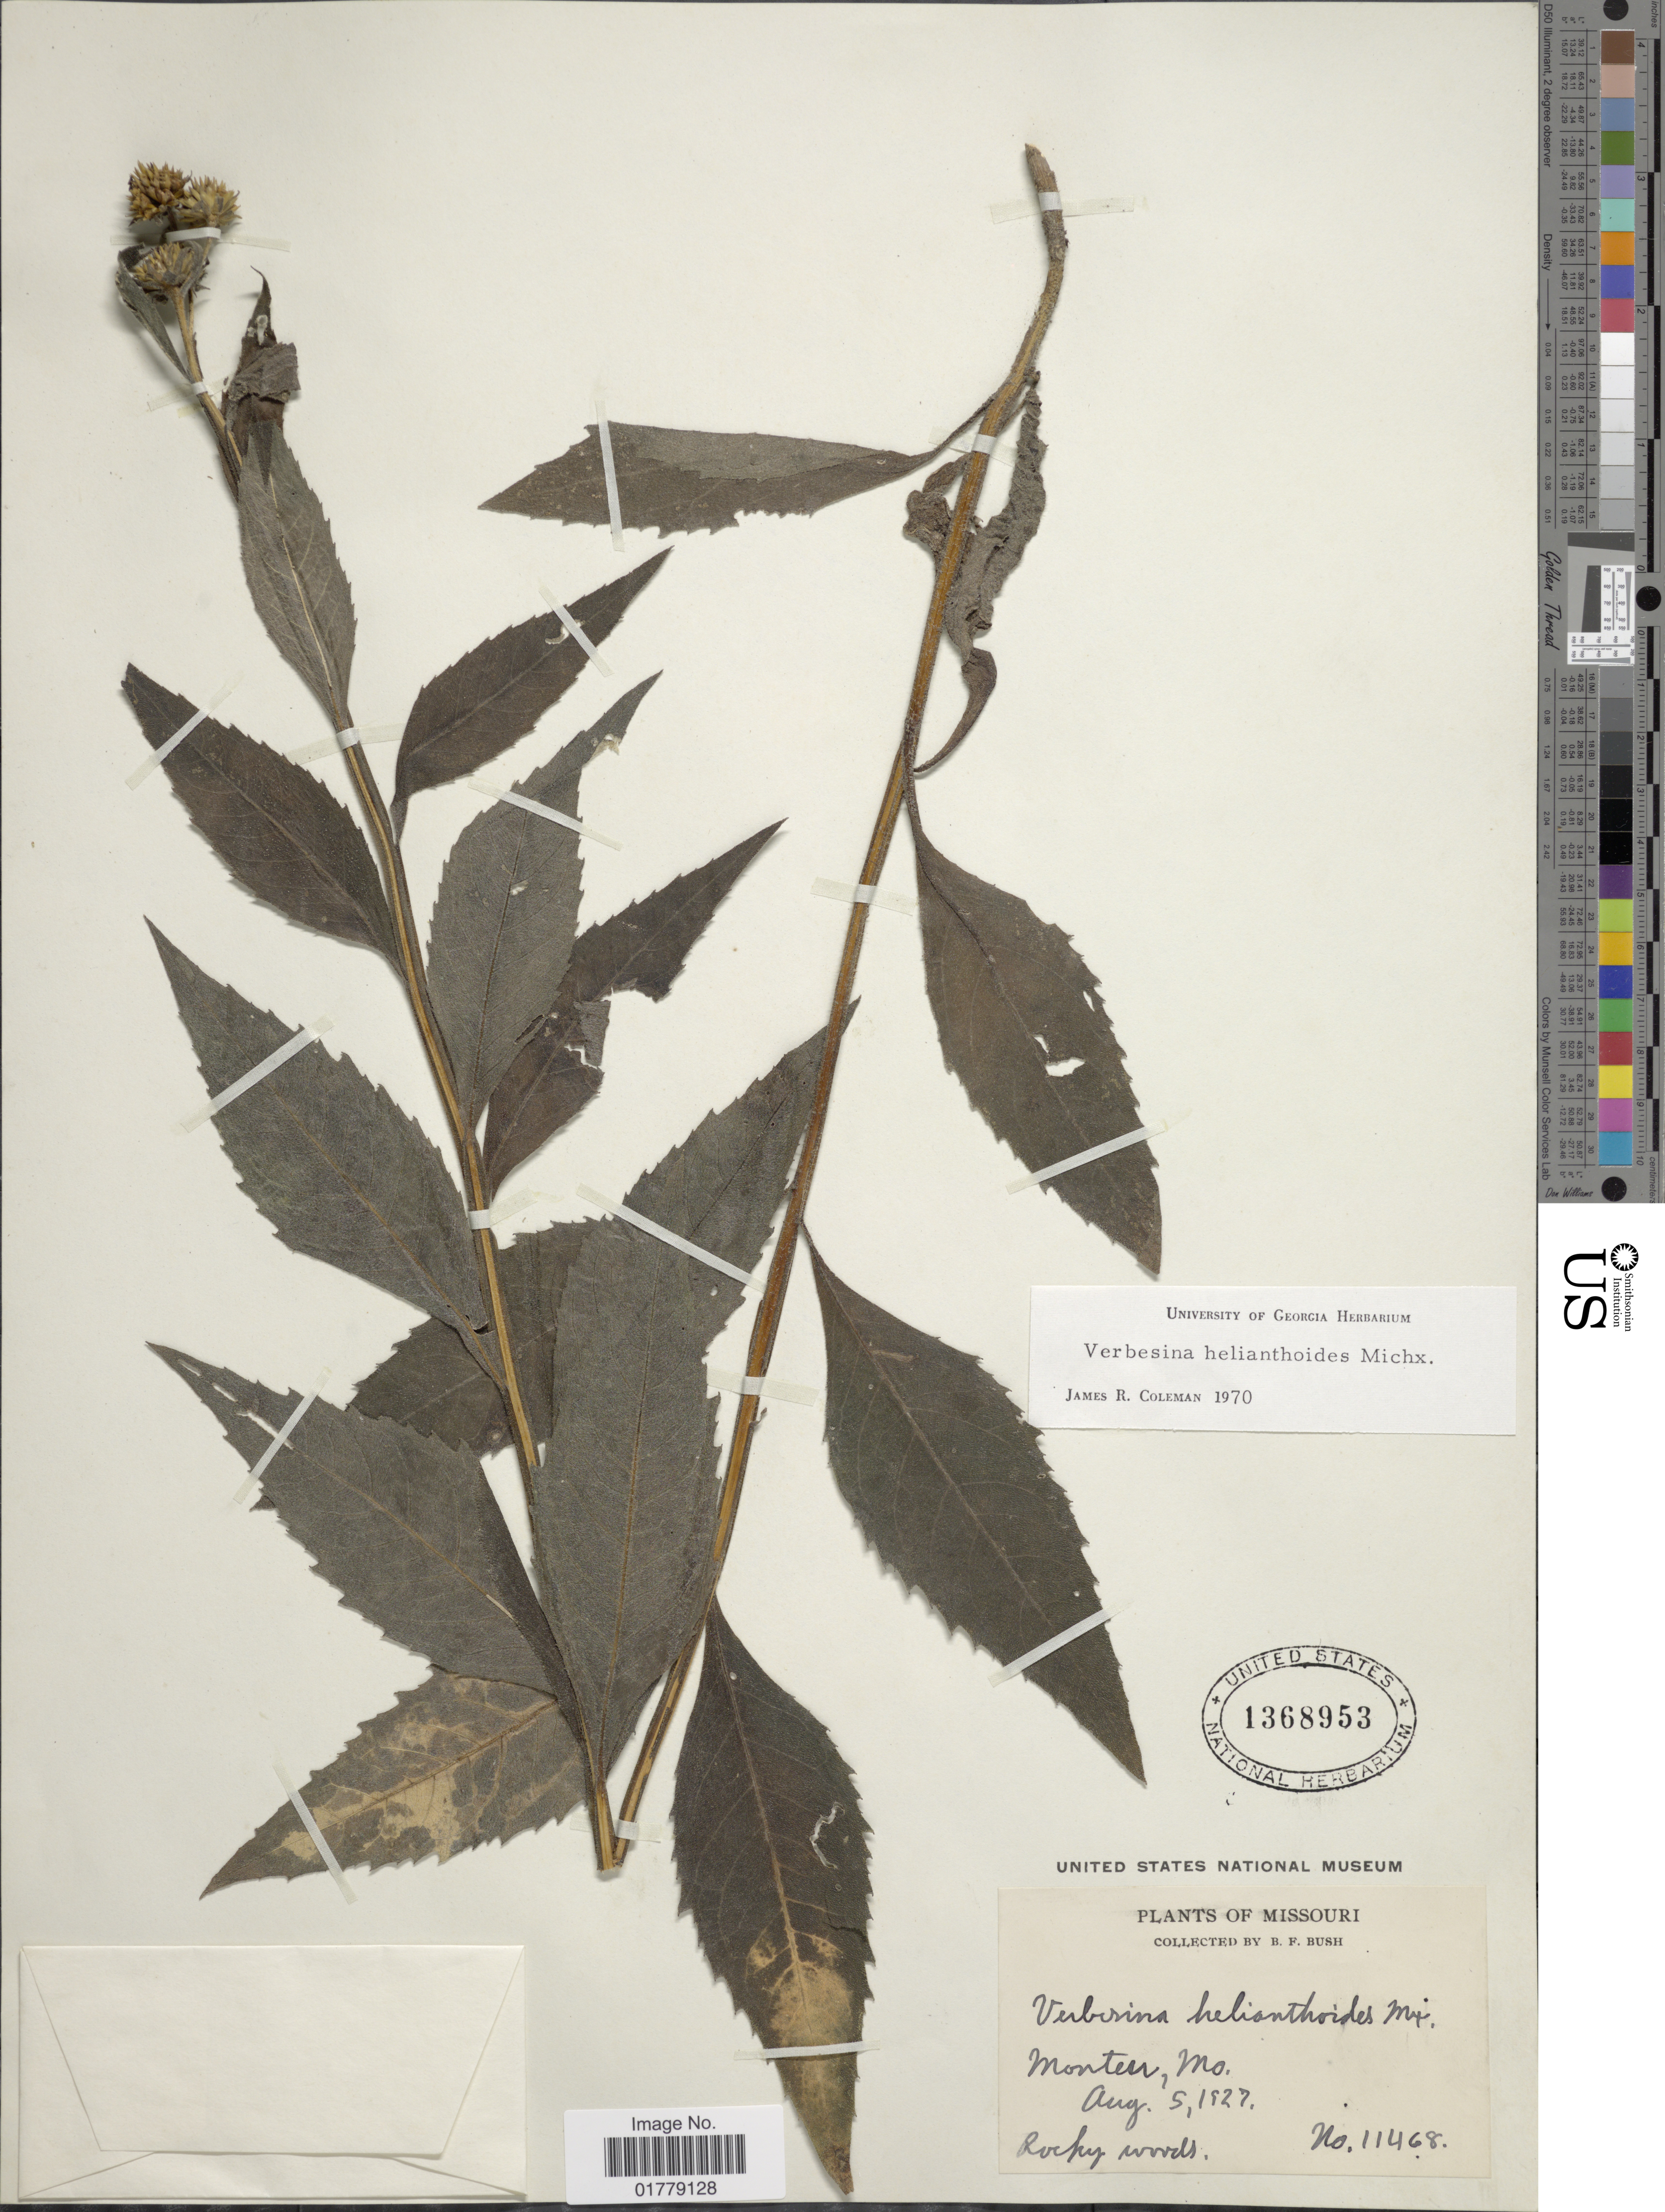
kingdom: Plantae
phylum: Tracheophyta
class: Magnoliopsida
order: Asterales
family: Asteraceae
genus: Verbesina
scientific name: Verbesina helianthoides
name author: Hook. & Arn. in Hook.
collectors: B. F. Bush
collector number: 11468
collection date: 1927-08-05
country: United States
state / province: Missouri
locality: Monteer, Mo.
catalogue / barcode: US 1368953